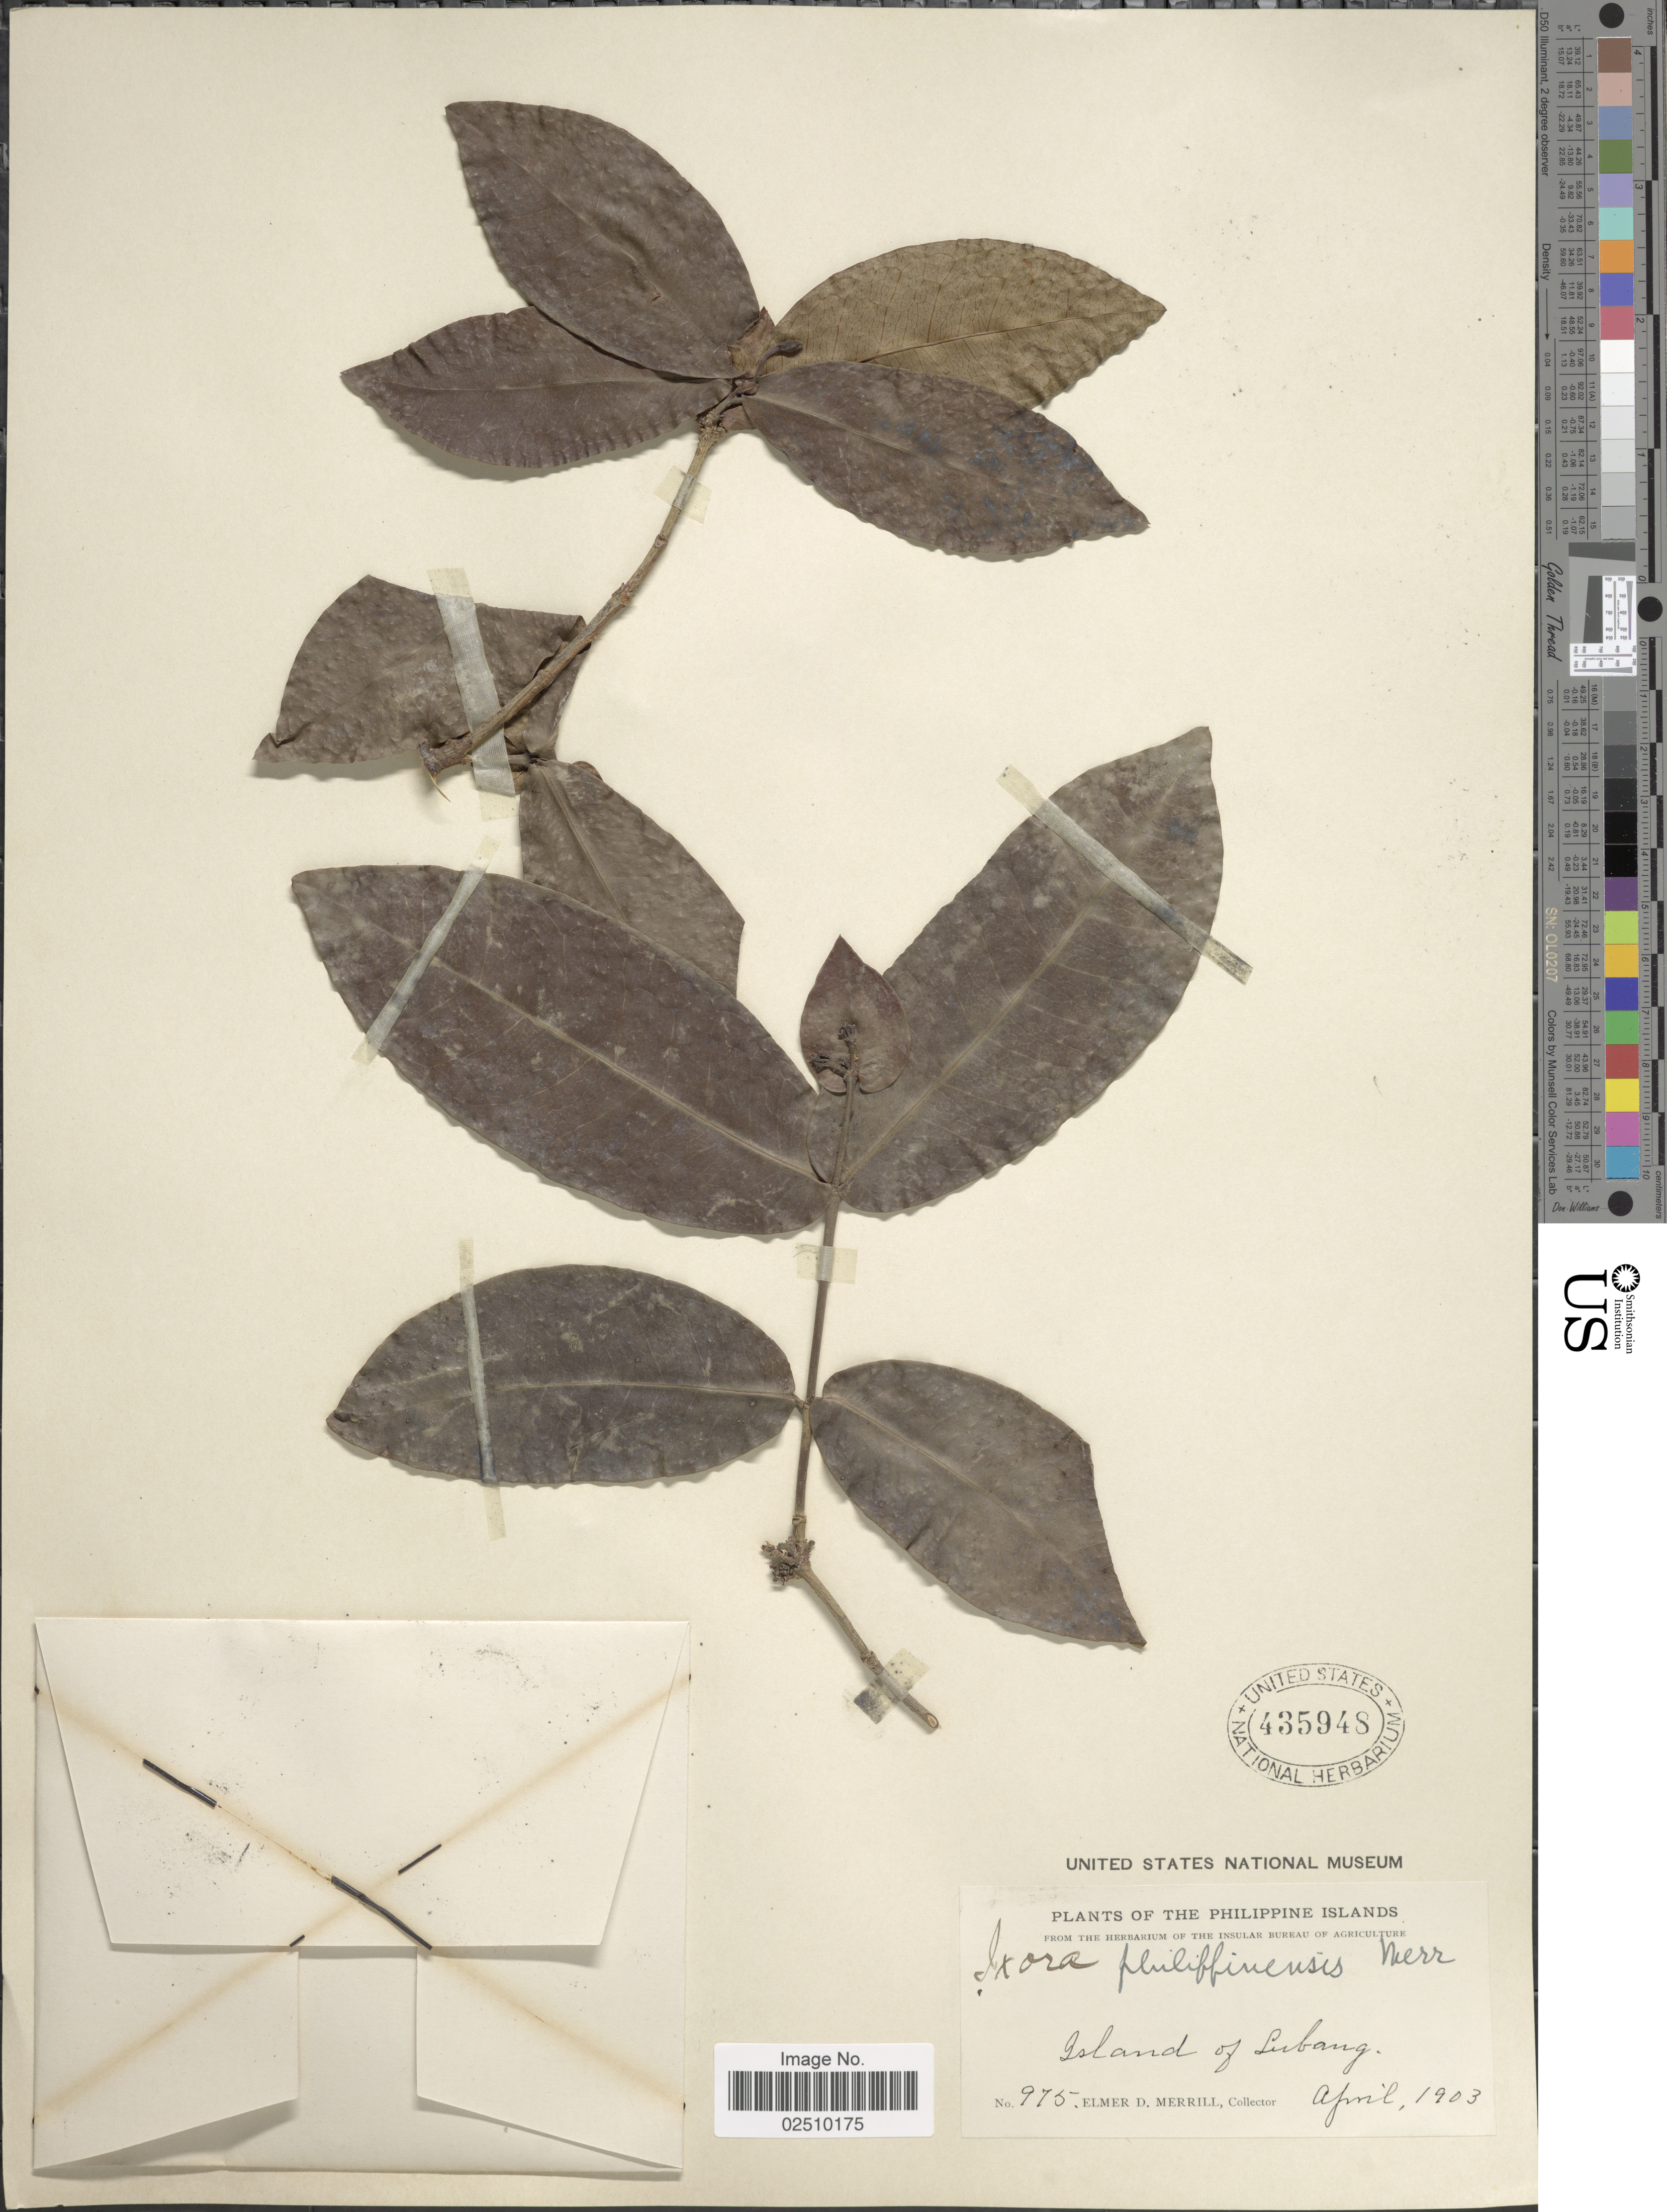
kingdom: Plantae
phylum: Tracheophyta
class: Magnoliopsida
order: Gentianales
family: Rubiaceae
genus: Ixora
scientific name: Ixora philippinensis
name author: Merr.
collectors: E. D. Merrill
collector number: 975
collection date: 1903-04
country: Philippines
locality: Philippine Islands. Island of Lubang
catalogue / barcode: US 435948